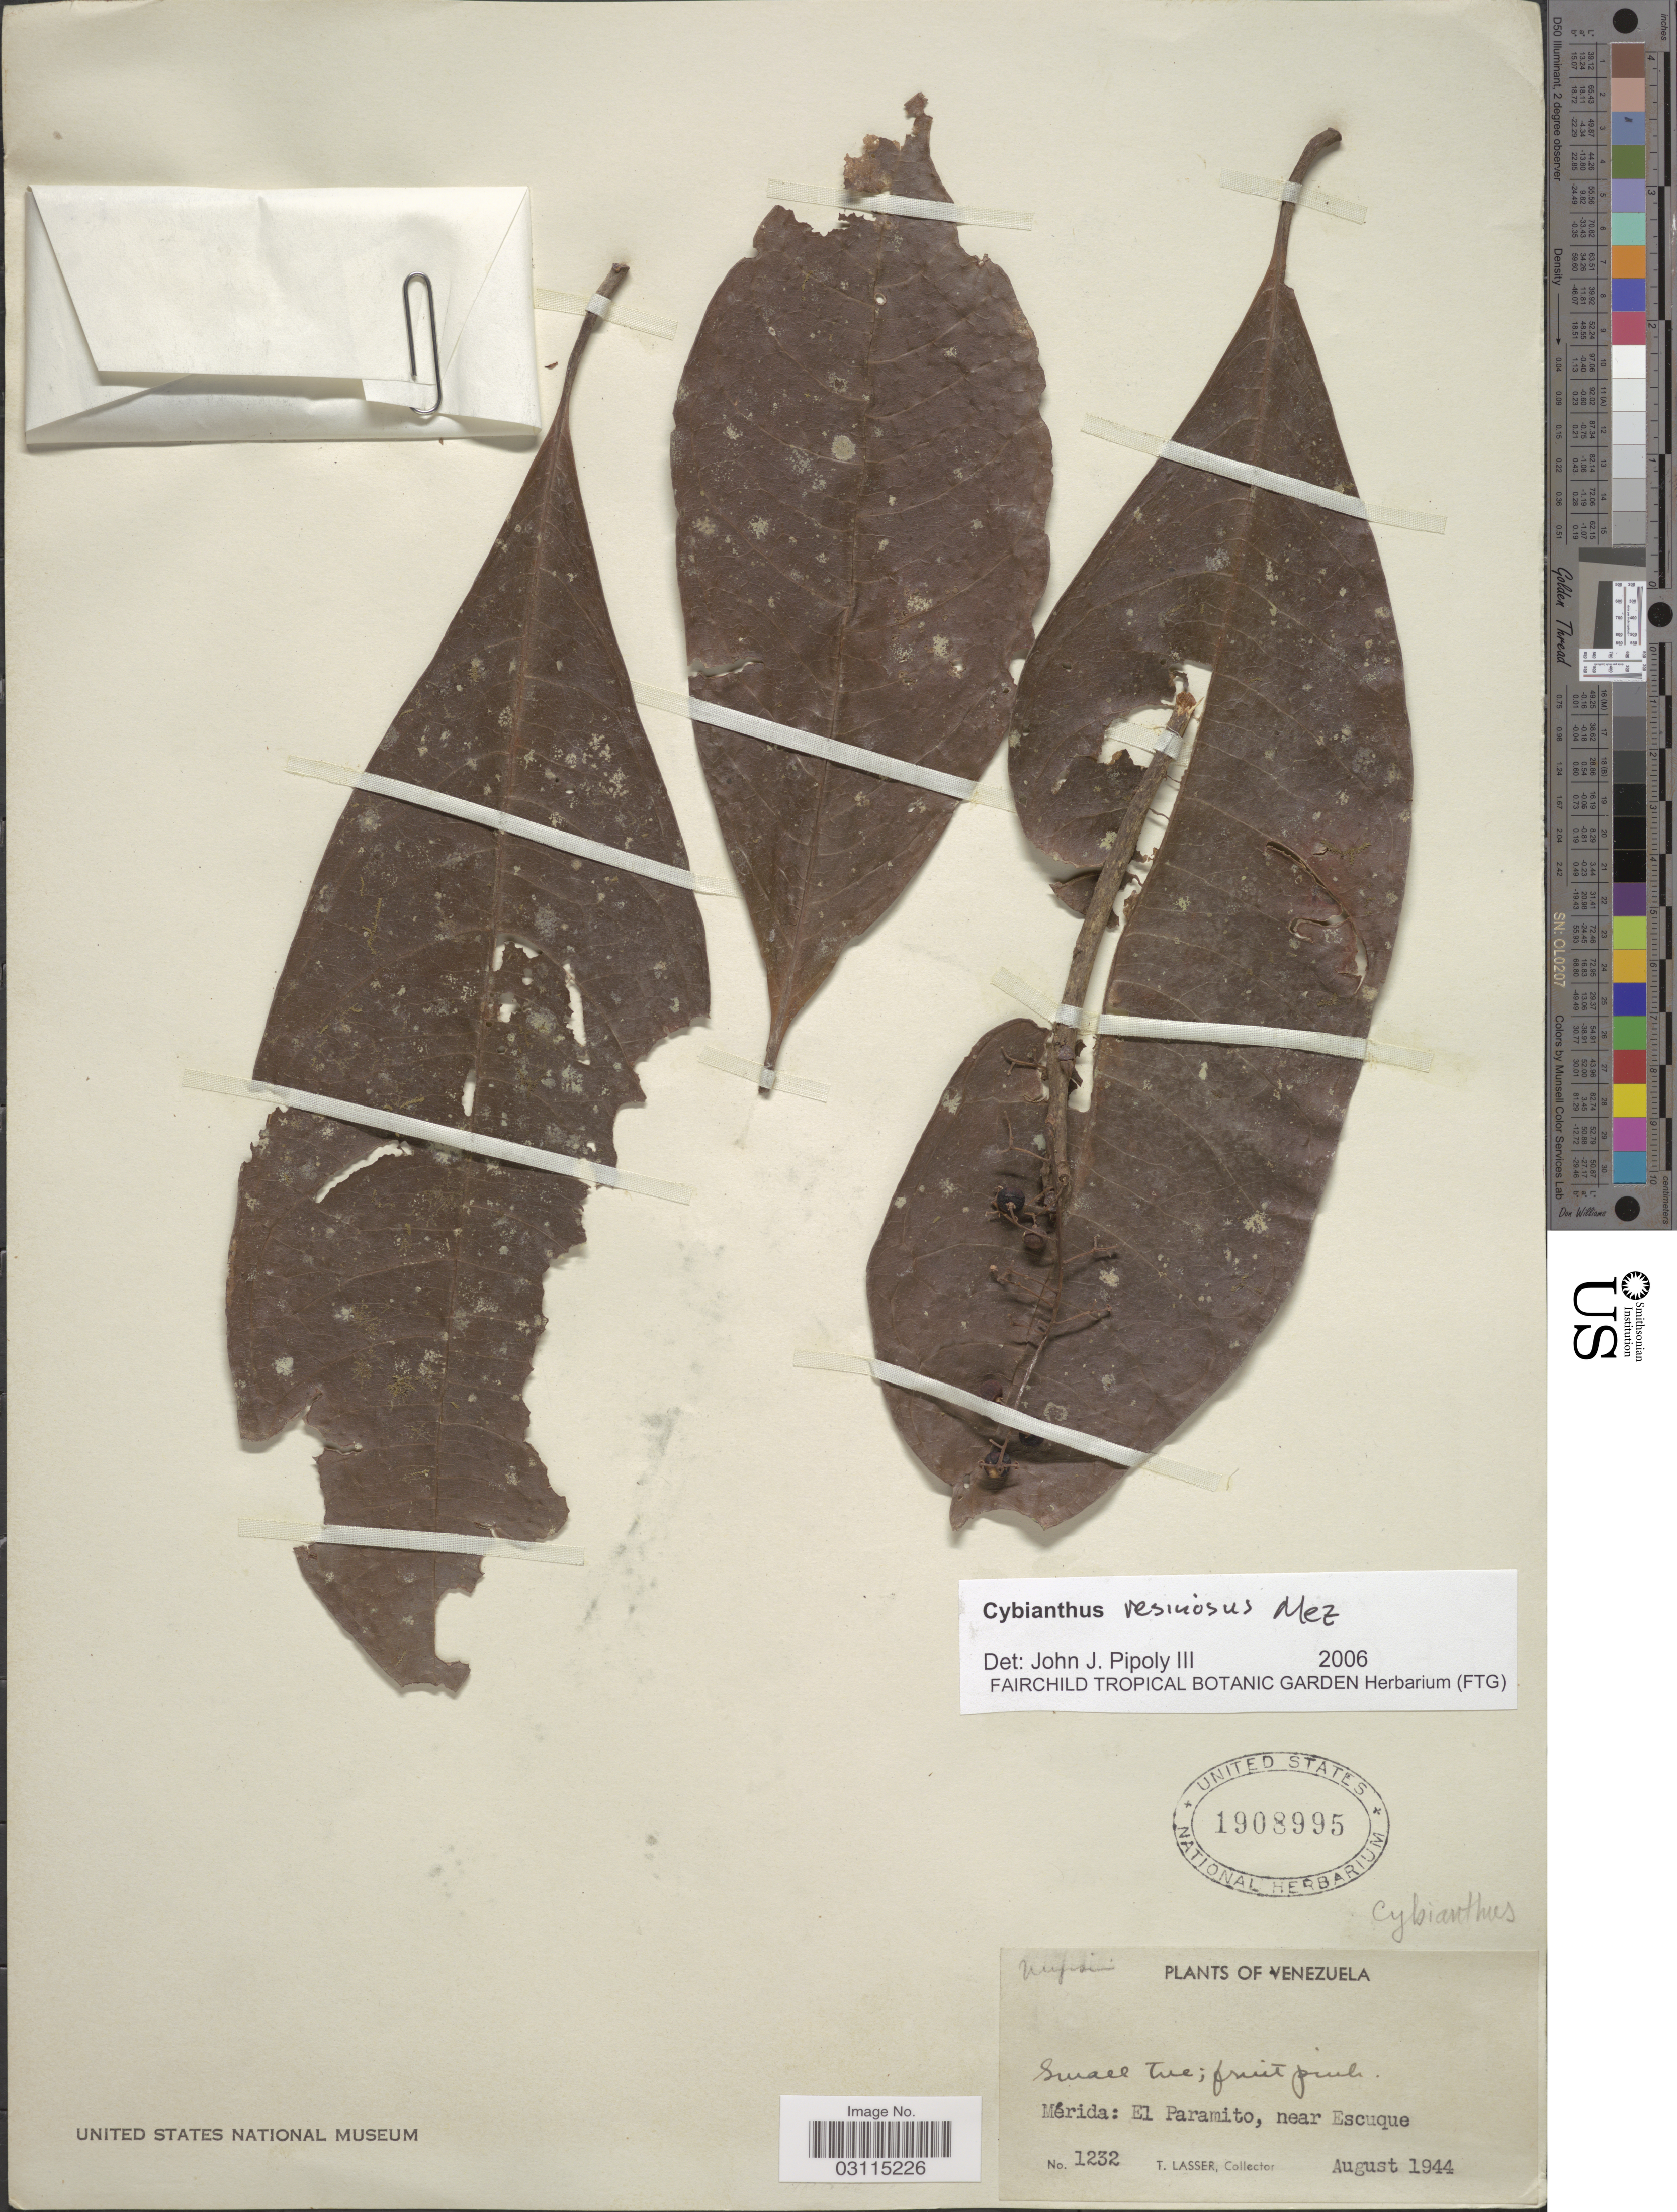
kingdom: Plantae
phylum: Tracheophyta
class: Magnoliopsida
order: Ericales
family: Primulaceae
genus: Cybianthus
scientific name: Cybianthus resinosus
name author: Mez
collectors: T. Lasser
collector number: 1232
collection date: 1944-08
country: Venezuela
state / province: Mérida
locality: El Paramito, near Escuque.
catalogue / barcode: US 1908995